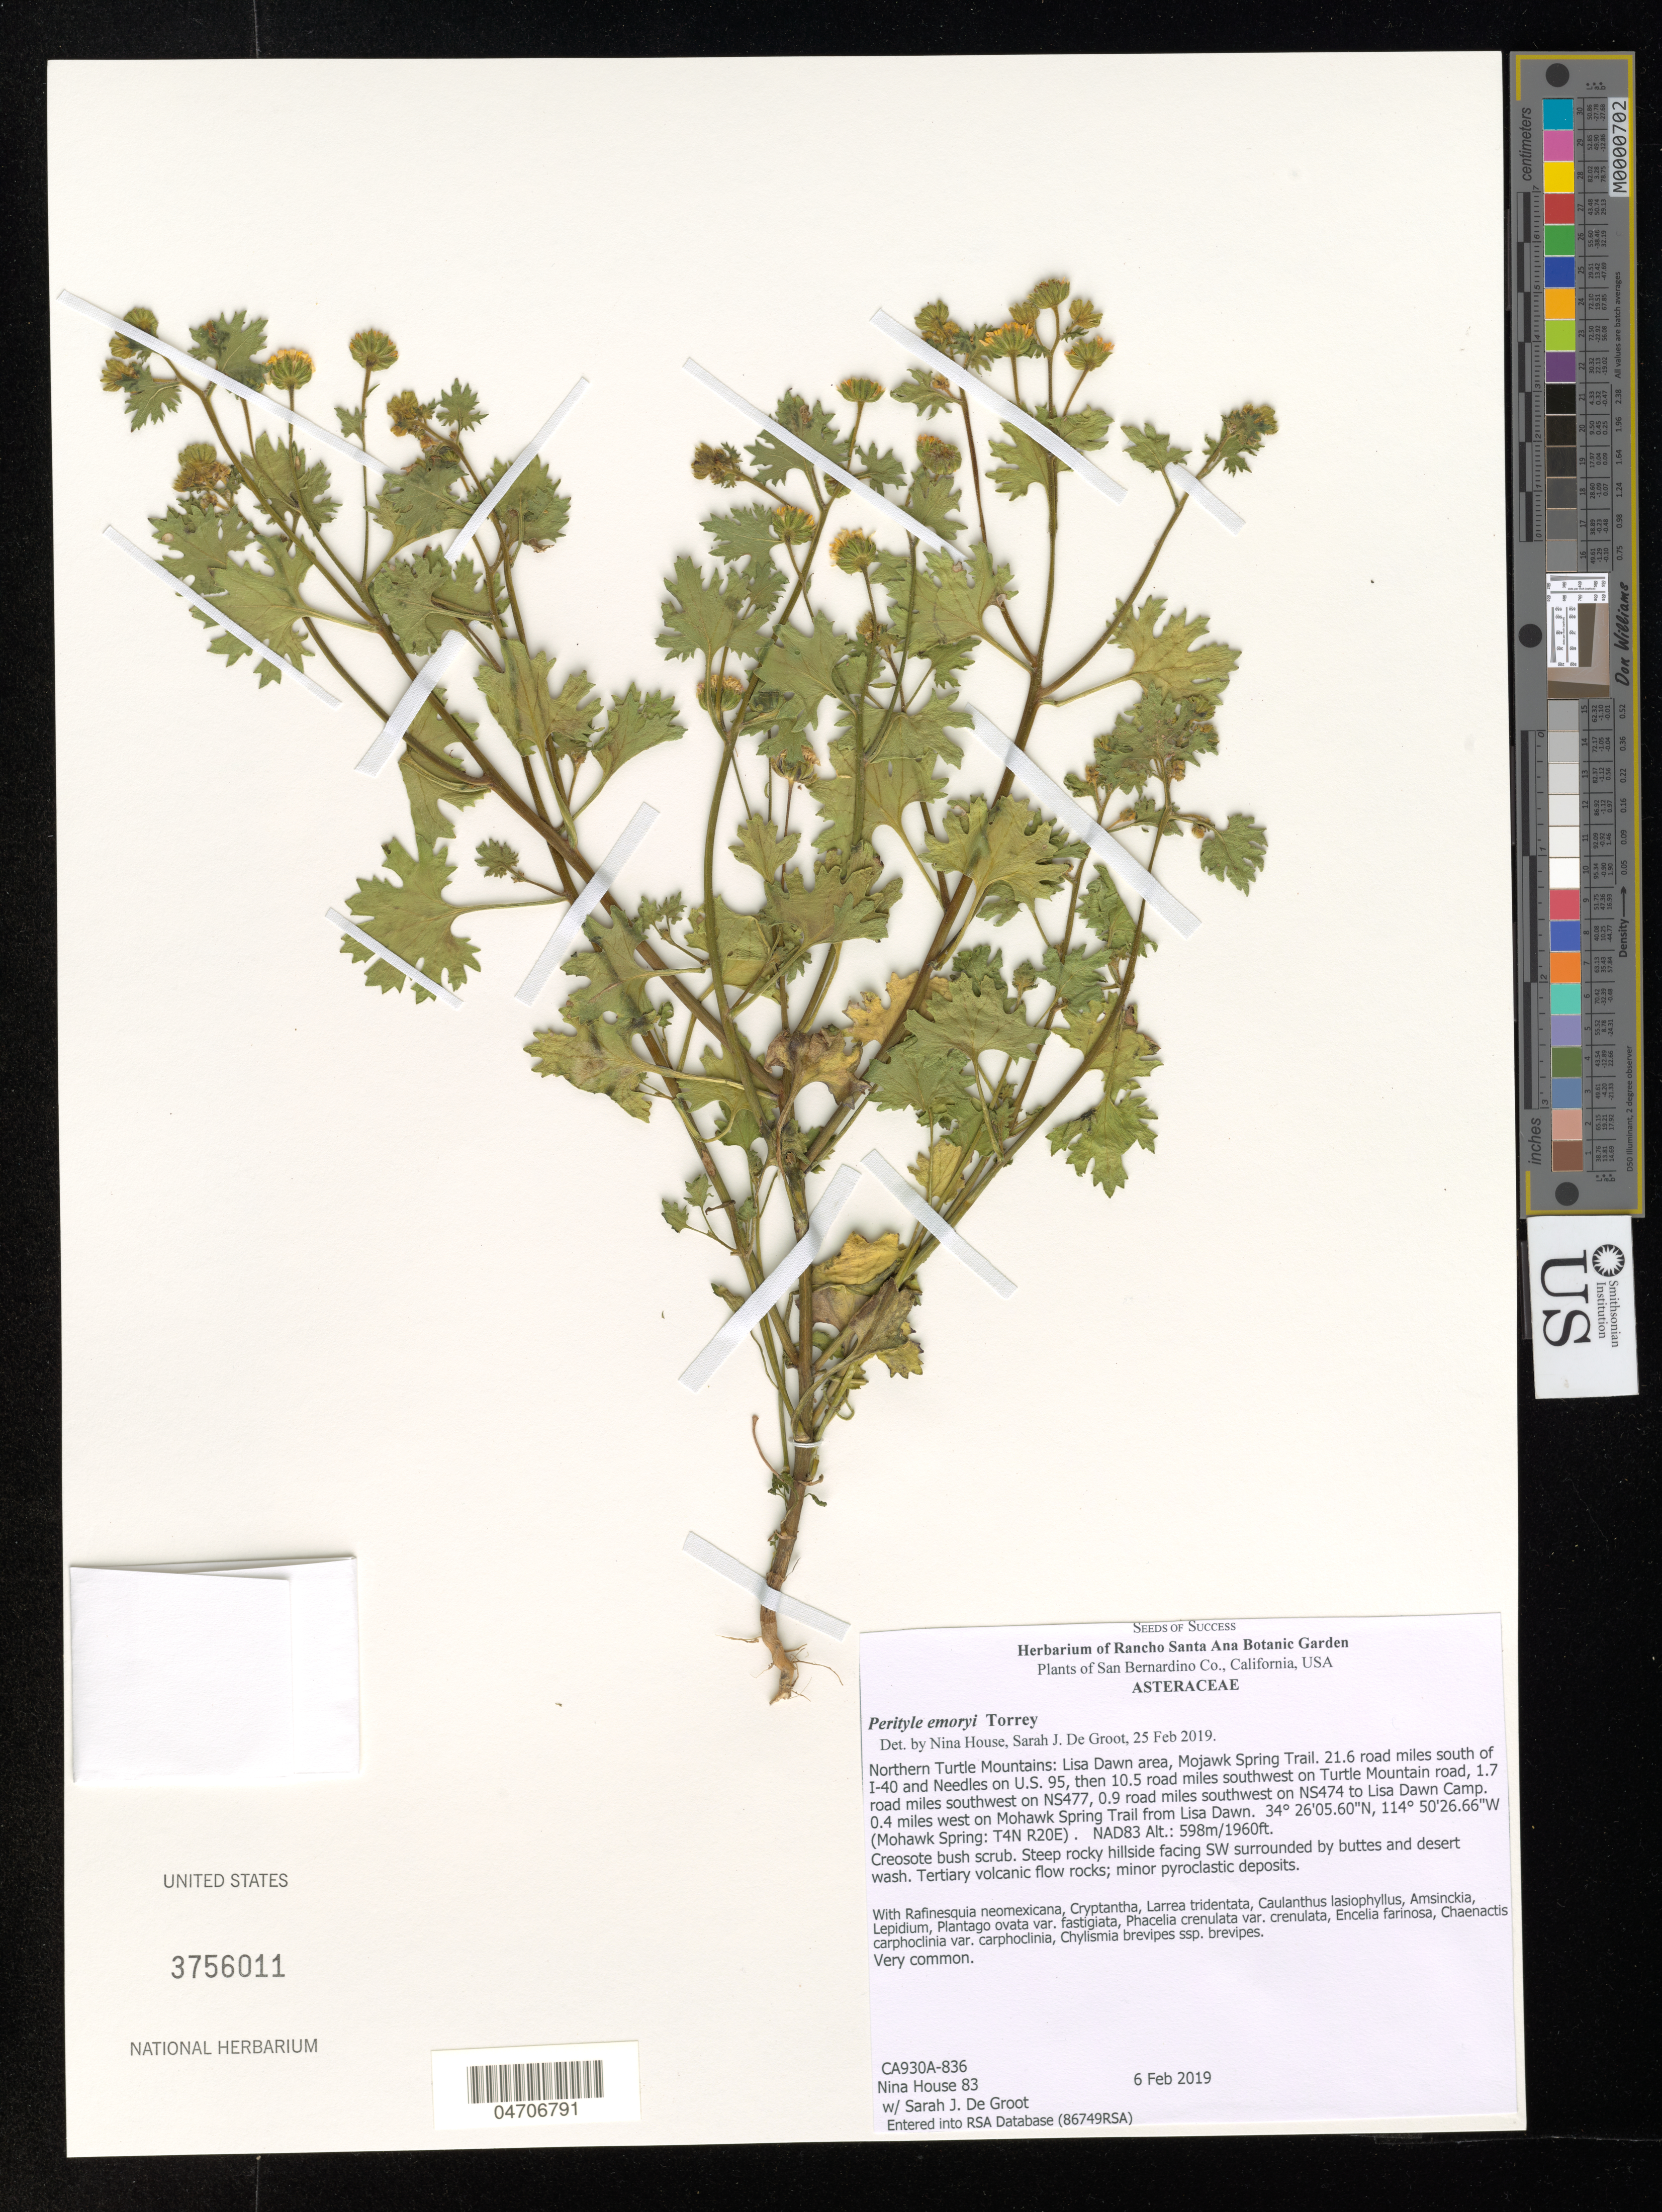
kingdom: Plantae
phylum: Tracheophyta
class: Magnoliopsida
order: Asterales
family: Asteraceae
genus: Perityle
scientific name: Perityle emoryi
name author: Torr. in Emory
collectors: N. House & S. De Groot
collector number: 83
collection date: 2019-02-06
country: United States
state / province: California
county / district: San Bernardino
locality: San Bernardino Co. Northern Turtle Mountains: Lisa Dawn area, Mojawk Spring Trail. 21.6 road miles south of I-40 and Needles on U.S. 95, then 10.5 road miles southwest on Turtle Mountain road, 1.7 road miles southwest on NS477, 0.9 road miles southwest on NS474 to Lisa Dawn Camp. 0.4 miles west on Mohawk Spring Trail from Lisa Dawn. (Mohawk Spring: T4N R20E). Steep rocky hillside facing SW surrounded by buttes and desert wash.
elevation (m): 598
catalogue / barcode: US 3756011